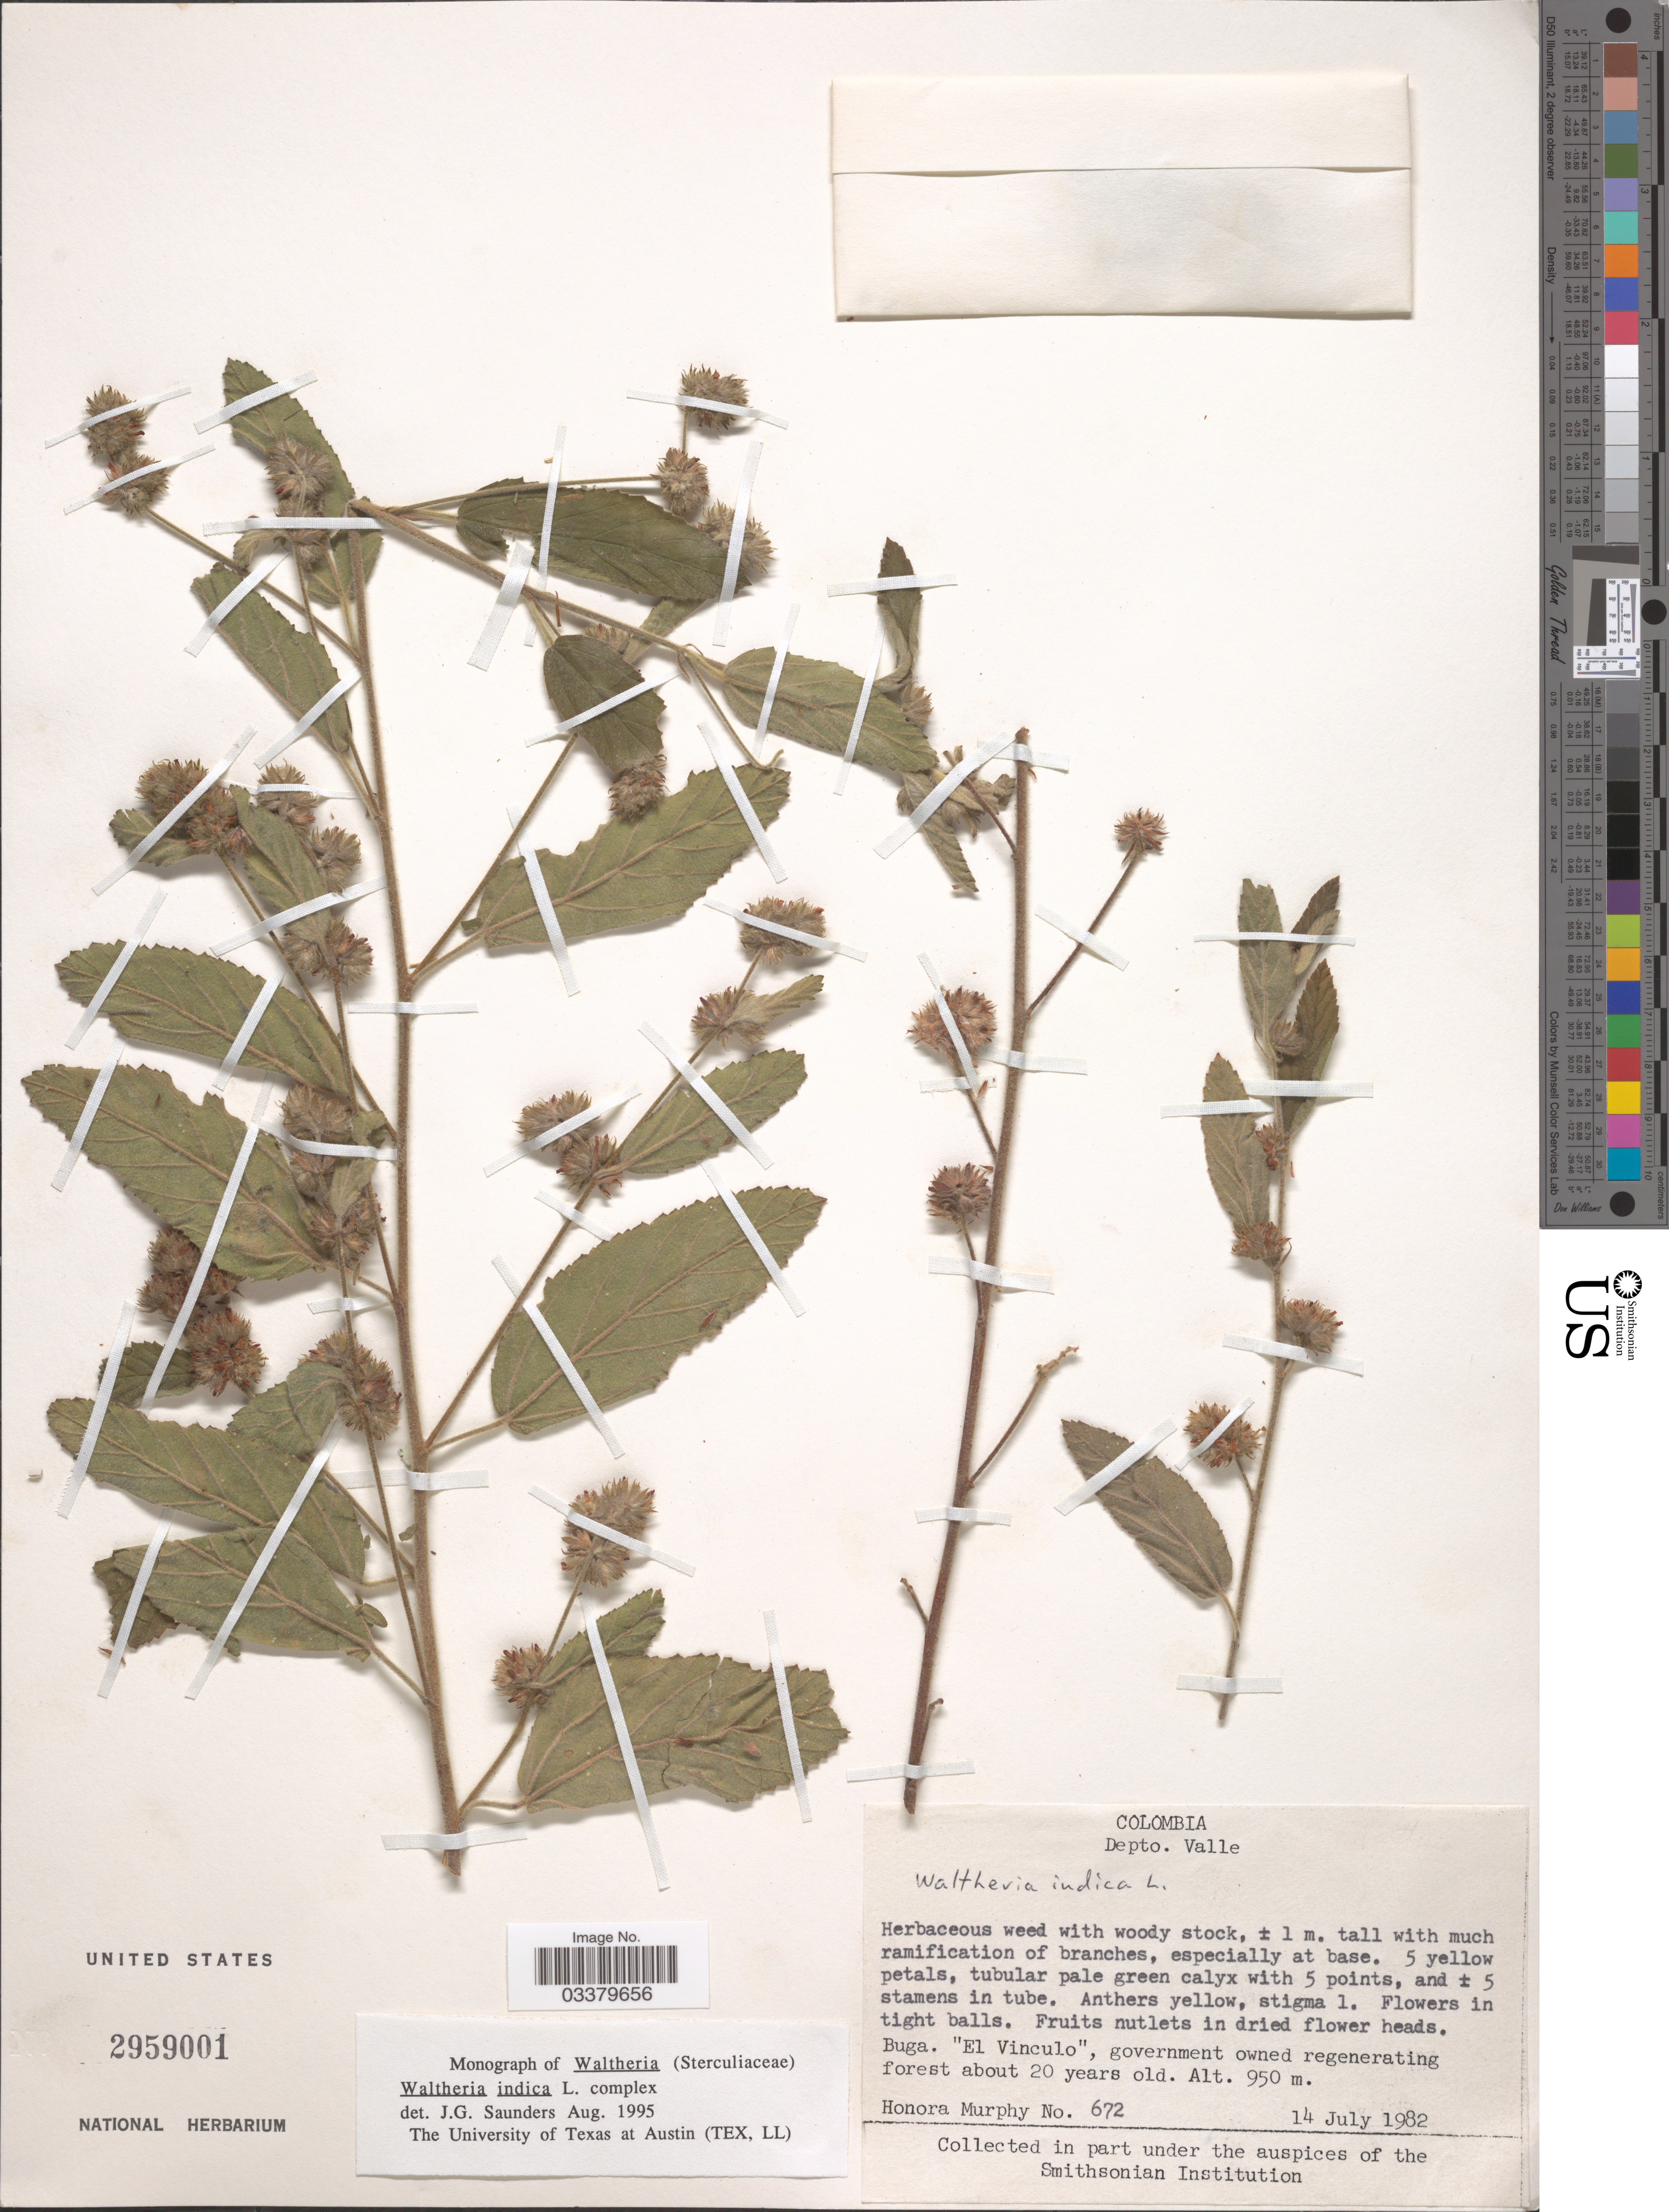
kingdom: Plantae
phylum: Tracheophyta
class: Magnoliopsida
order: Malvales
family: Malvaceae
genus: Waltheria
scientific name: Waltheria indica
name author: L.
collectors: H. Murphy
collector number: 672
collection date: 1982-07-14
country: Colombia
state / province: Valle del Cauca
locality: Depto. Valle. Buga. "El Vinculo".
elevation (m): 950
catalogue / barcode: US 2959001